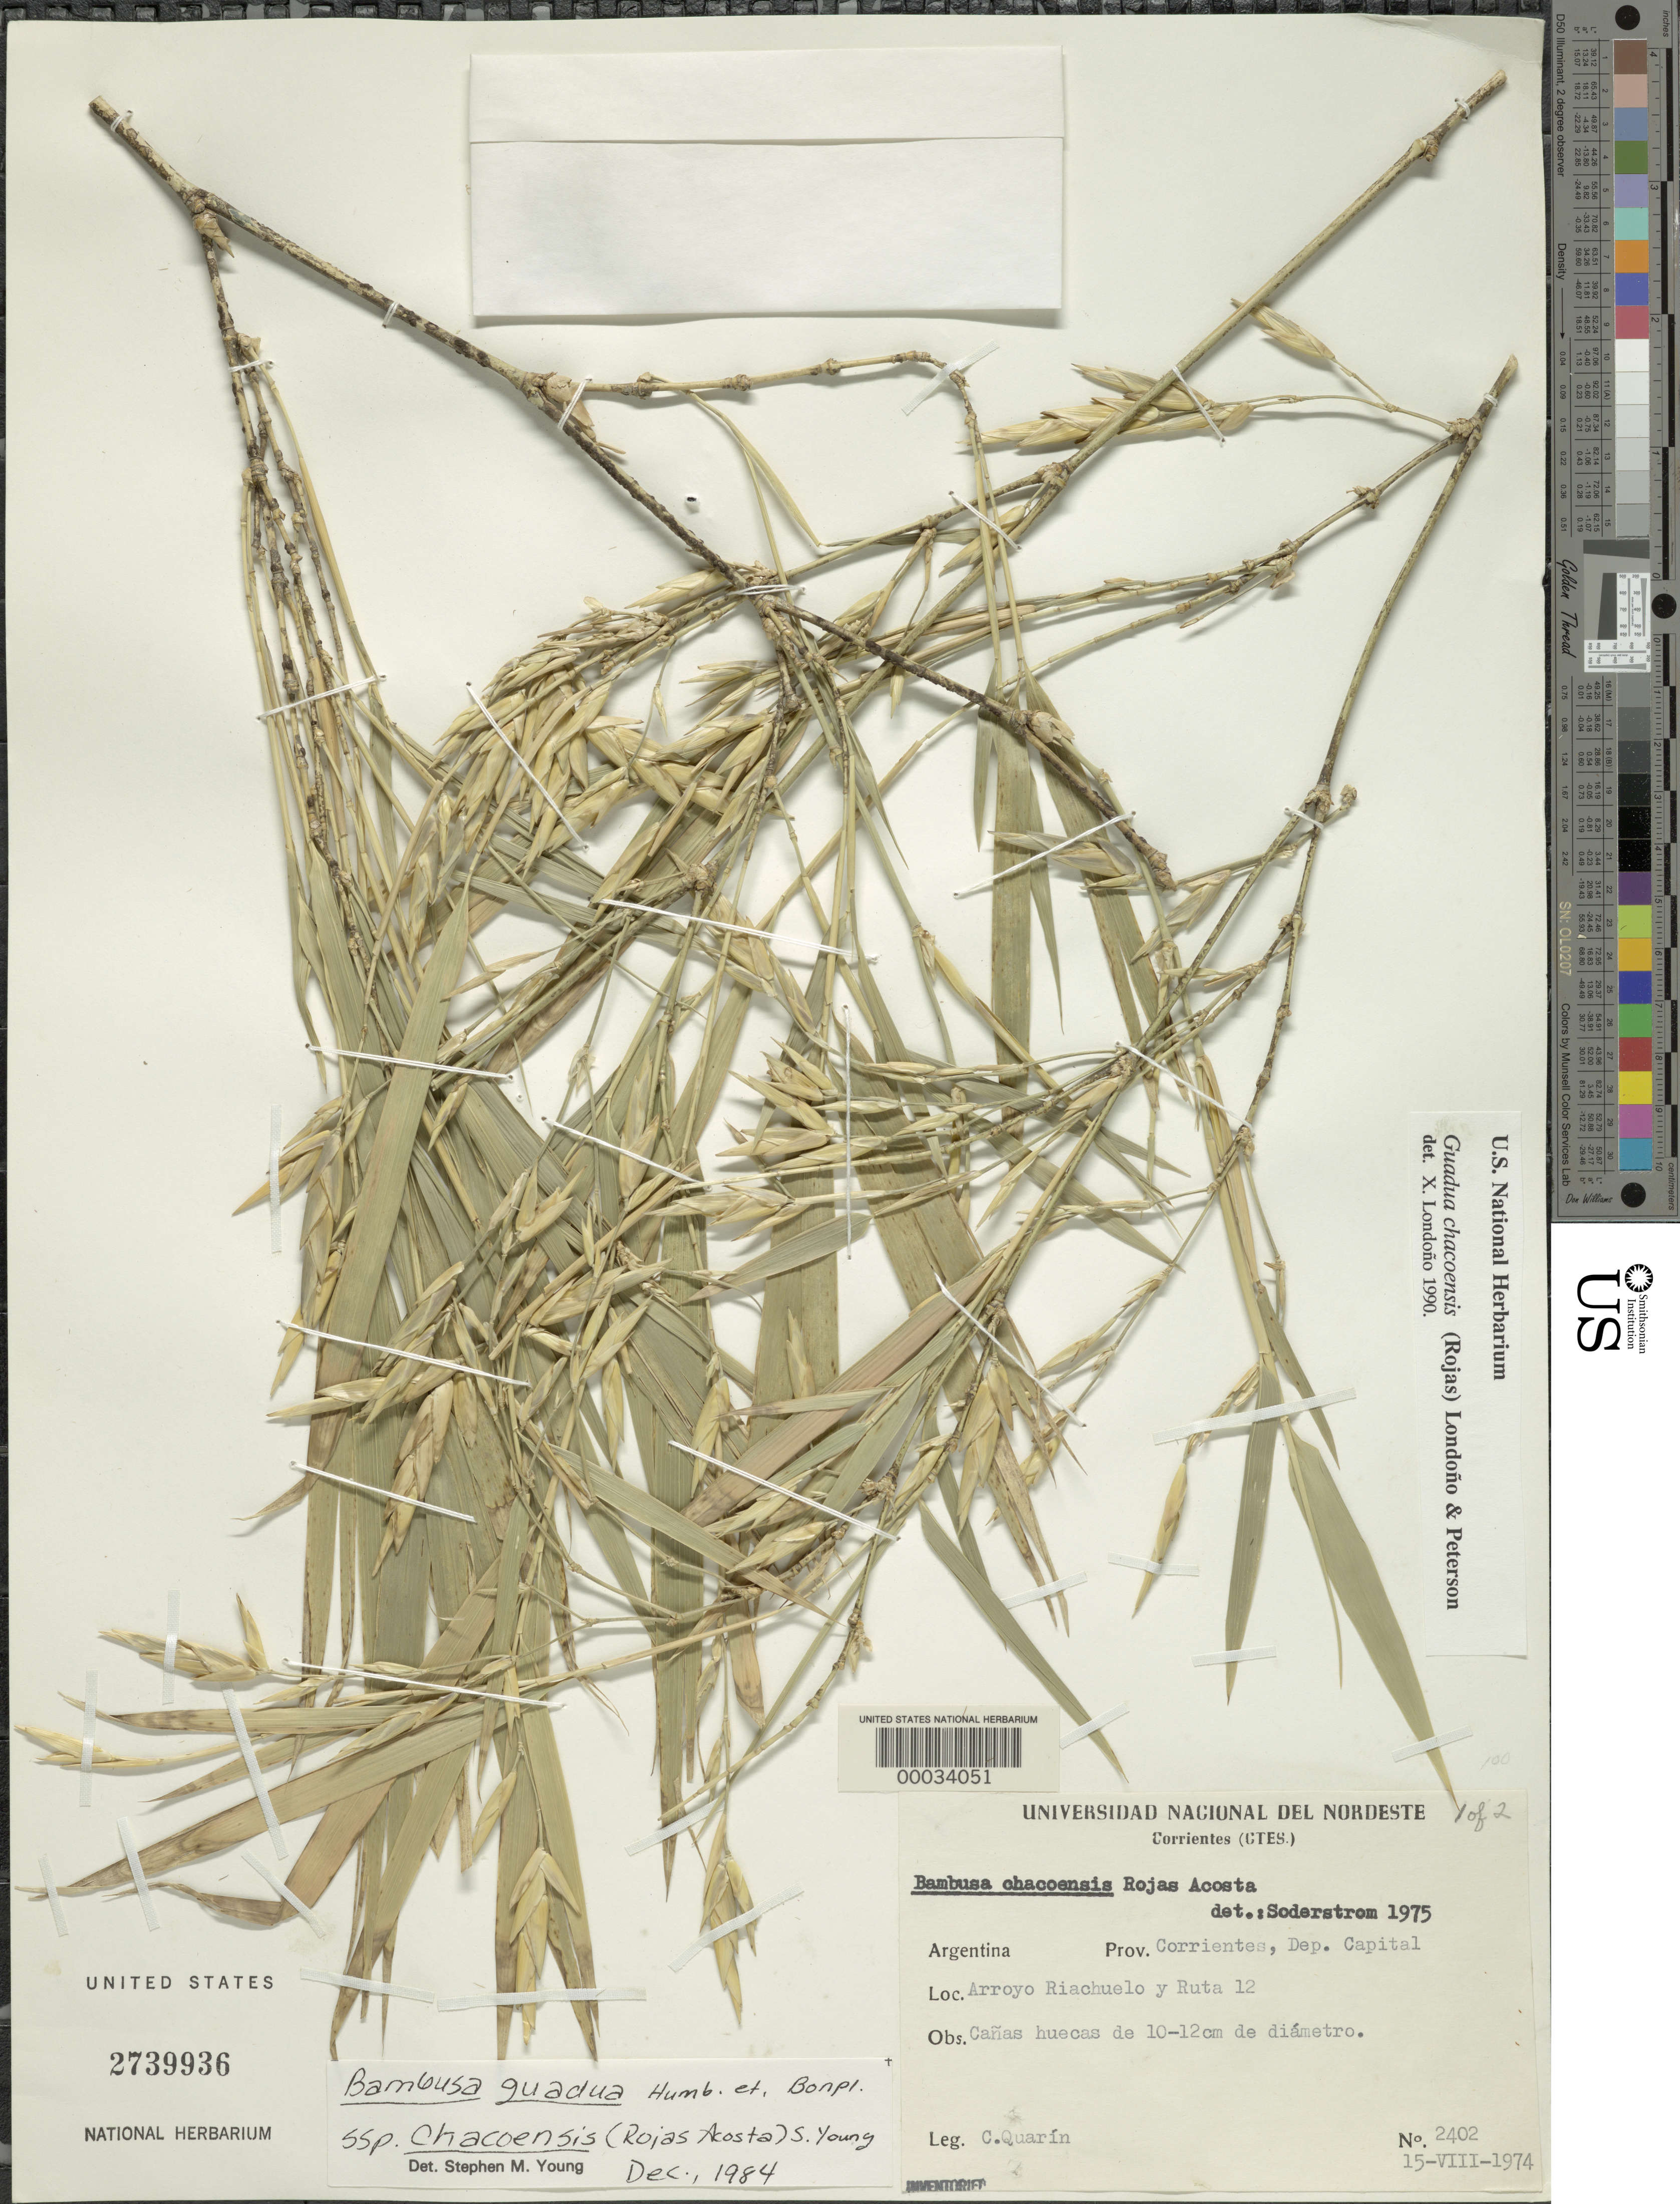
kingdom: Plantae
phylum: Tracheophyta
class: Liliopsida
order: Poales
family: Poaceae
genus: Guadua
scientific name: Guadua chacoensis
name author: (Rojas) Londoño & P.M. Peterson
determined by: Londoño, X., (TULV), Jardin Botanico "Juan Maria Cespedes"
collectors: C. Quarin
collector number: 2402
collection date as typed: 15 Aug 1974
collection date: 1974-08-15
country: Argentina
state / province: Corrientes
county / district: Capital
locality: Arroyo Riachuelo and ruta 12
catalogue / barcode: US 2739936